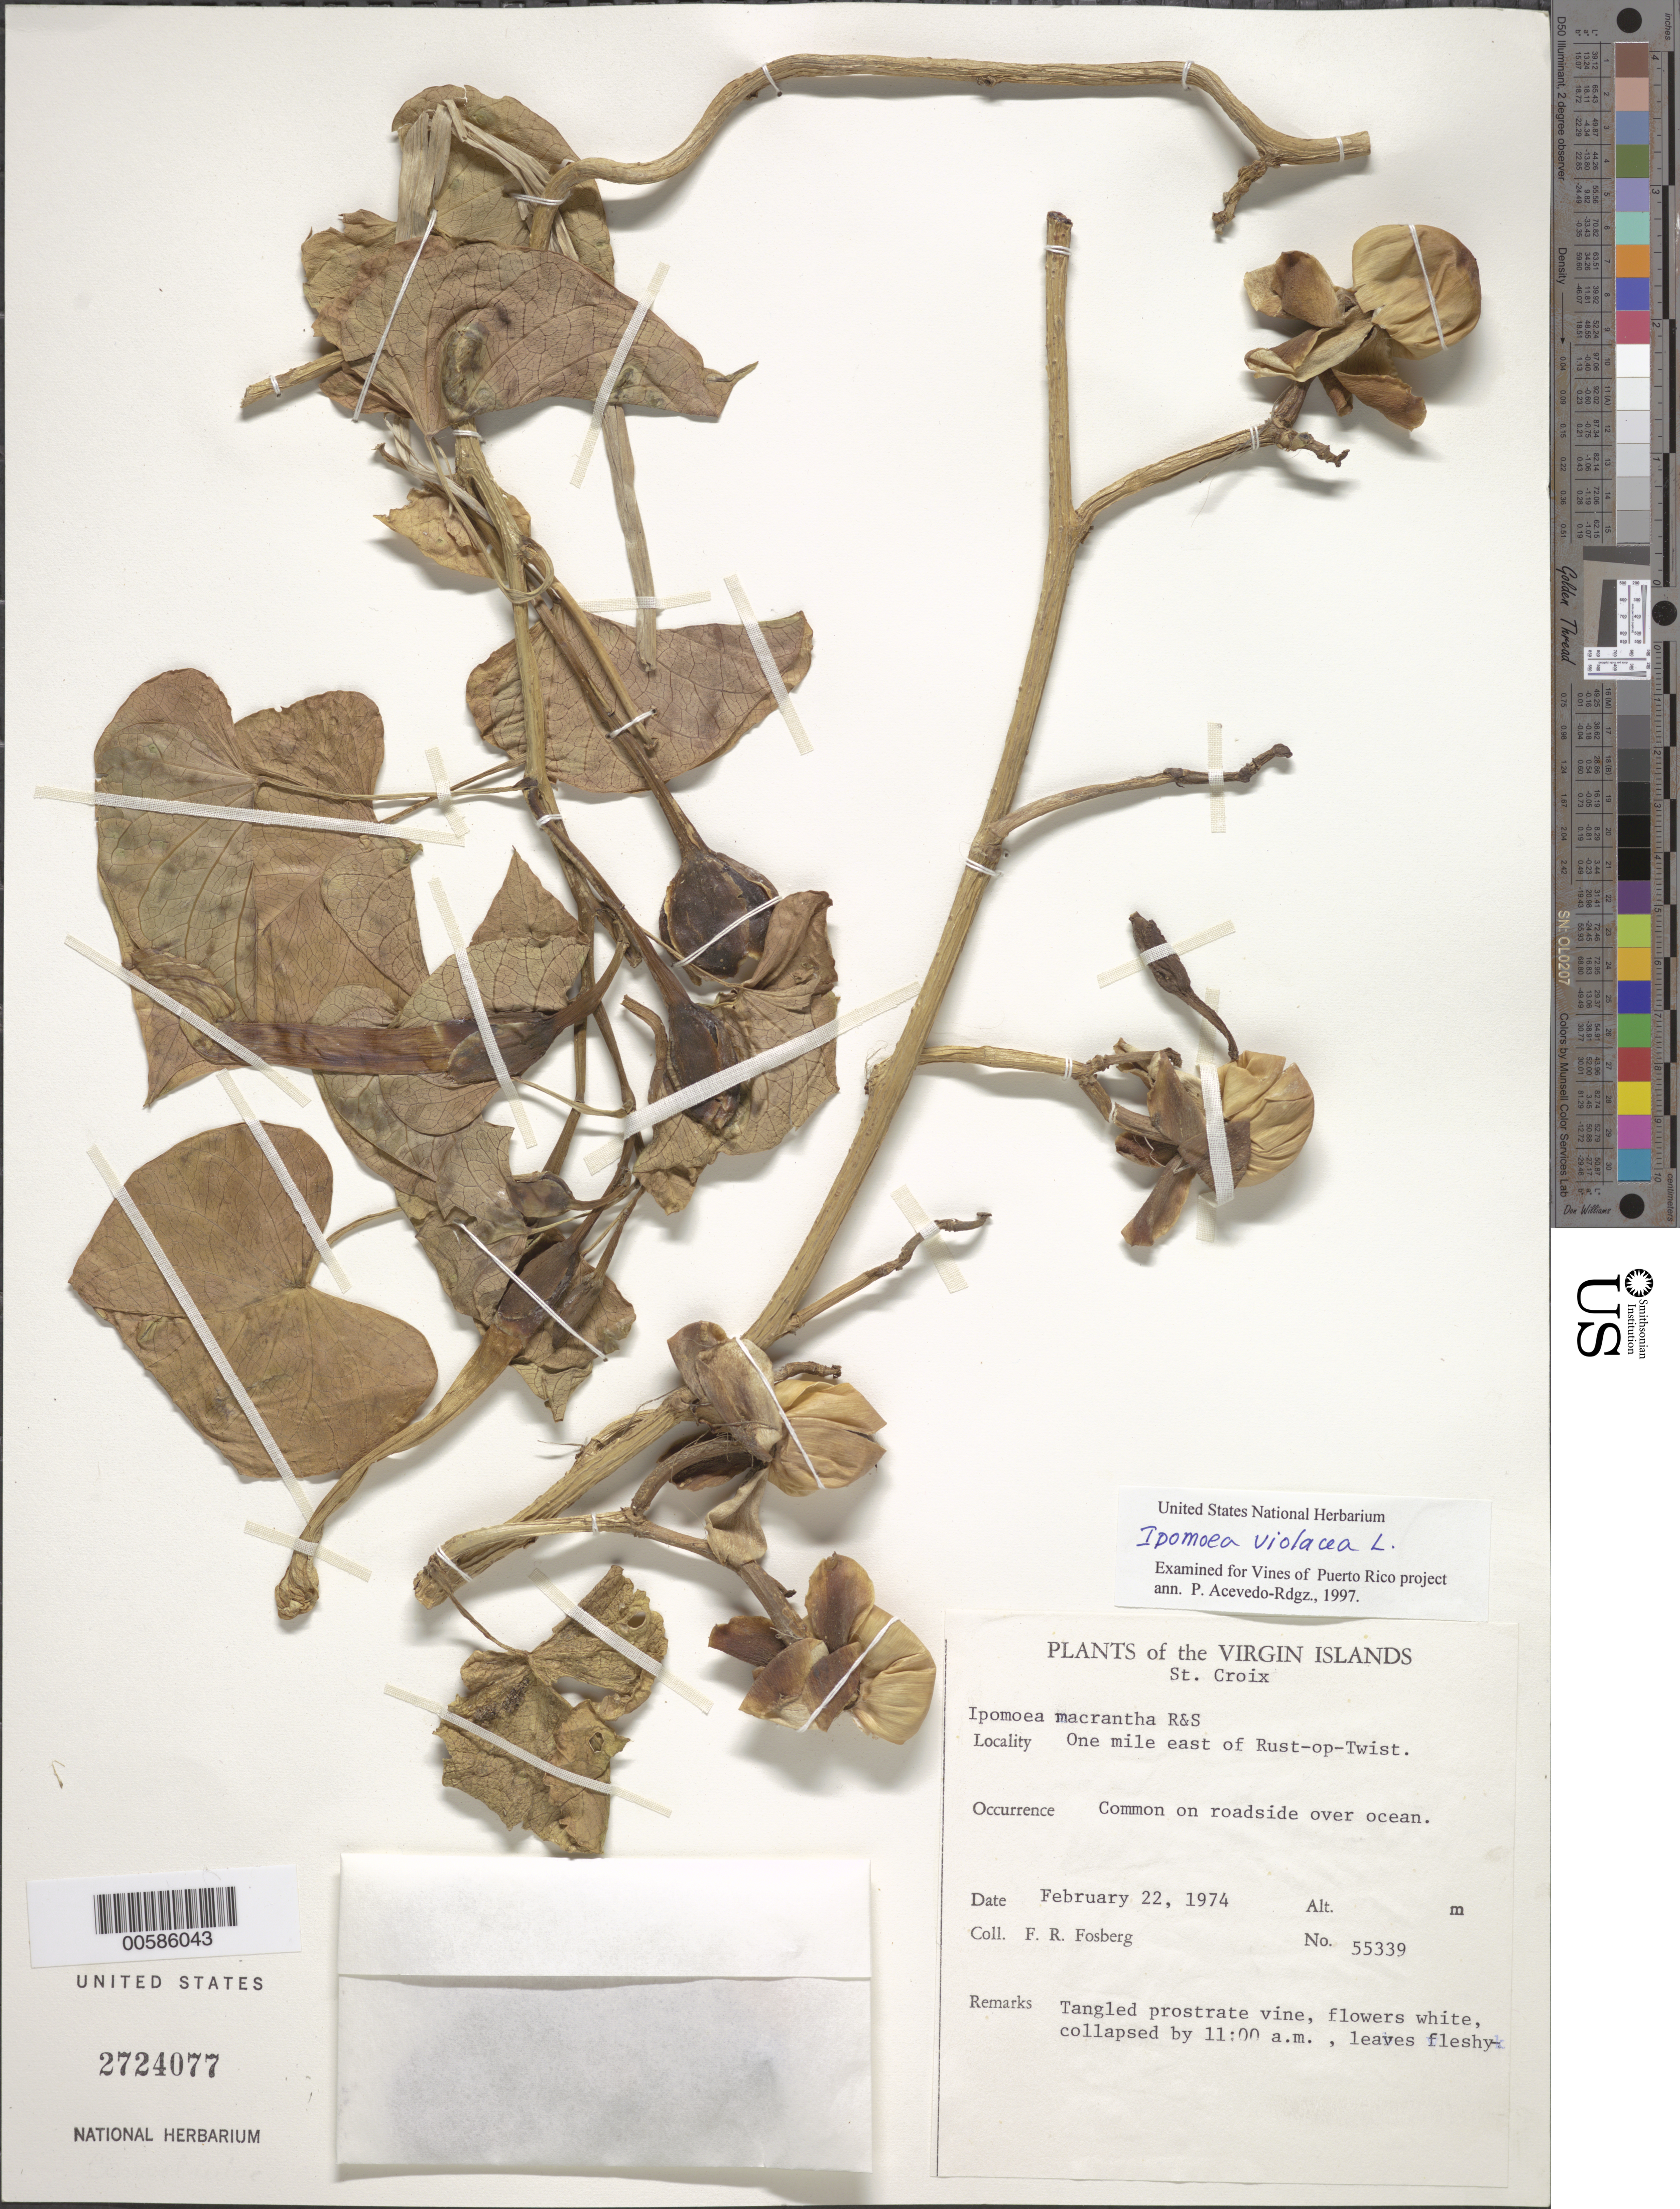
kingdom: Plantae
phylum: Tracheophyta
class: Magnoliopsida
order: Solanales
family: Convolvulaceae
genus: Ipomoea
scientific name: Ipomoea violacea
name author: L.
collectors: F. R. Fosberg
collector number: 55339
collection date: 1974-02-22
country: U.S. Virgin Islands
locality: The Virgin Islands, St. Croix, One mile east of Rust-op-Twist, Common on roadside over ocean.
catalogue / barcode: US 2724077